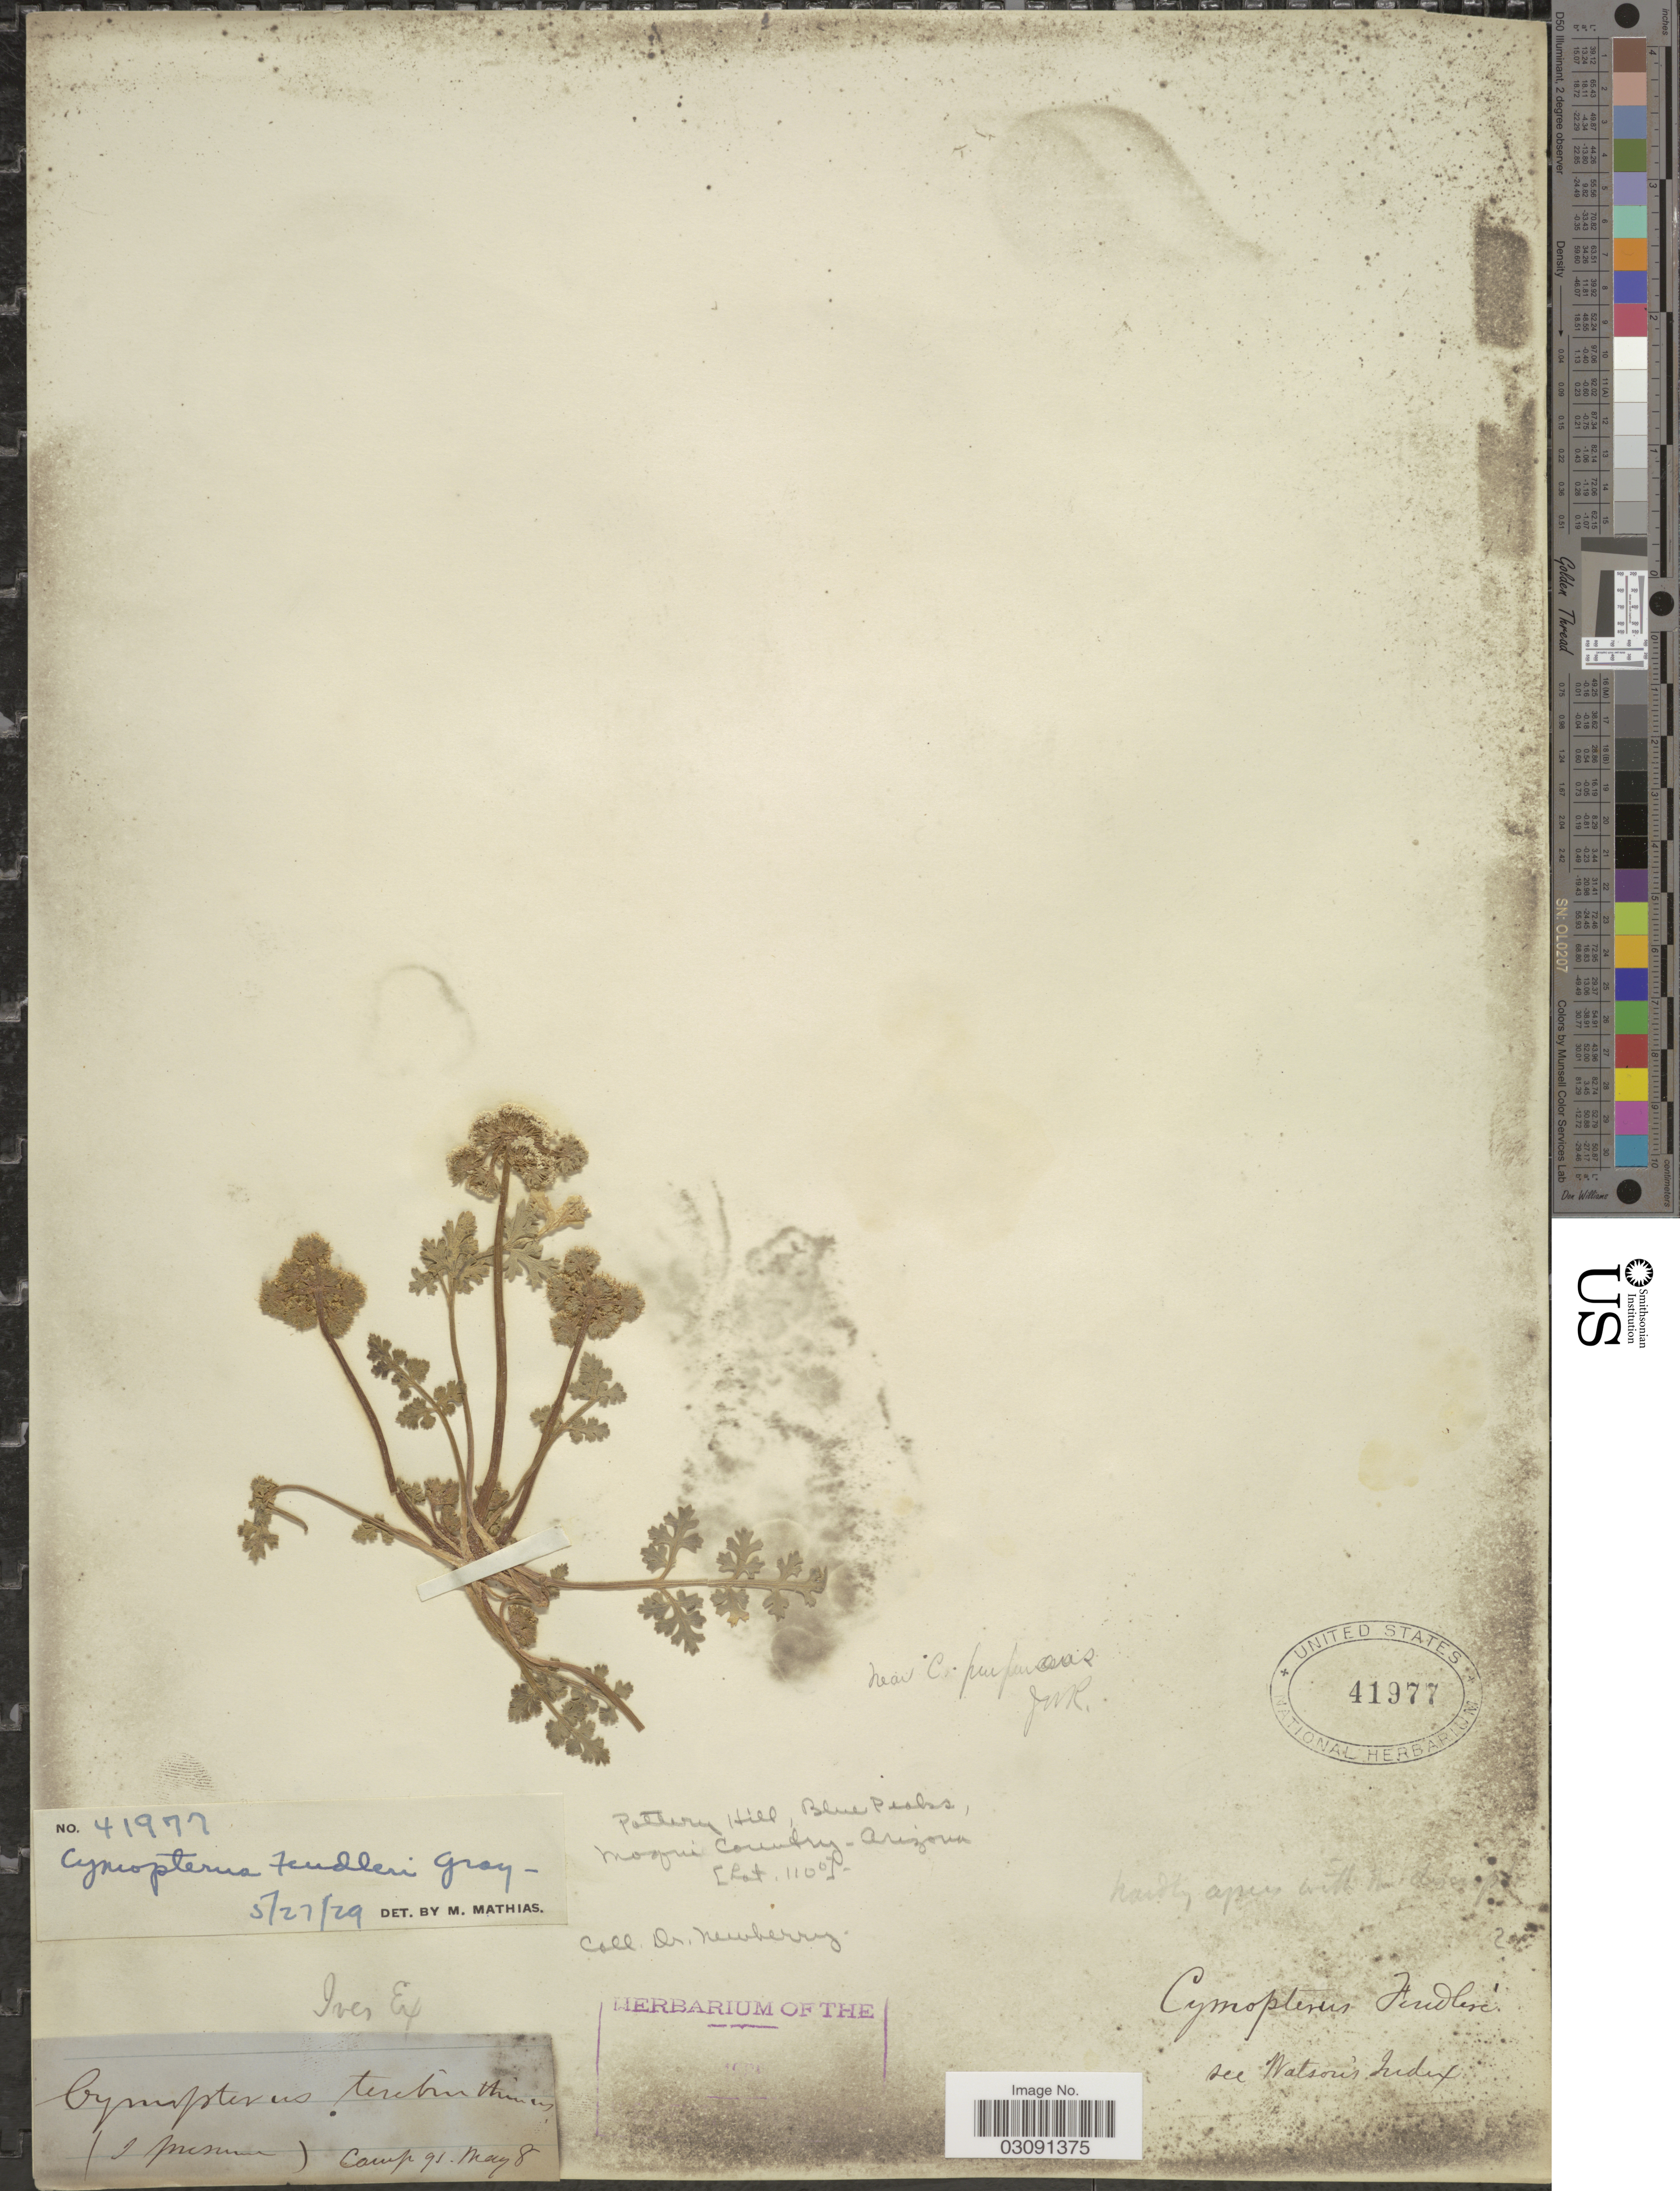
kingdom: Plantae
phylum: Tracheophyta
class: Magnoliopsida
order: Apiales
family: Apiaceae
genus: Cymopterus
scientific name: Cymopterus fendleri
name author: A. Gray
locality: Camp 91. Near Co [illegible text]. Ives Ex.[interpreted]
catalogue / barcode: US 41977